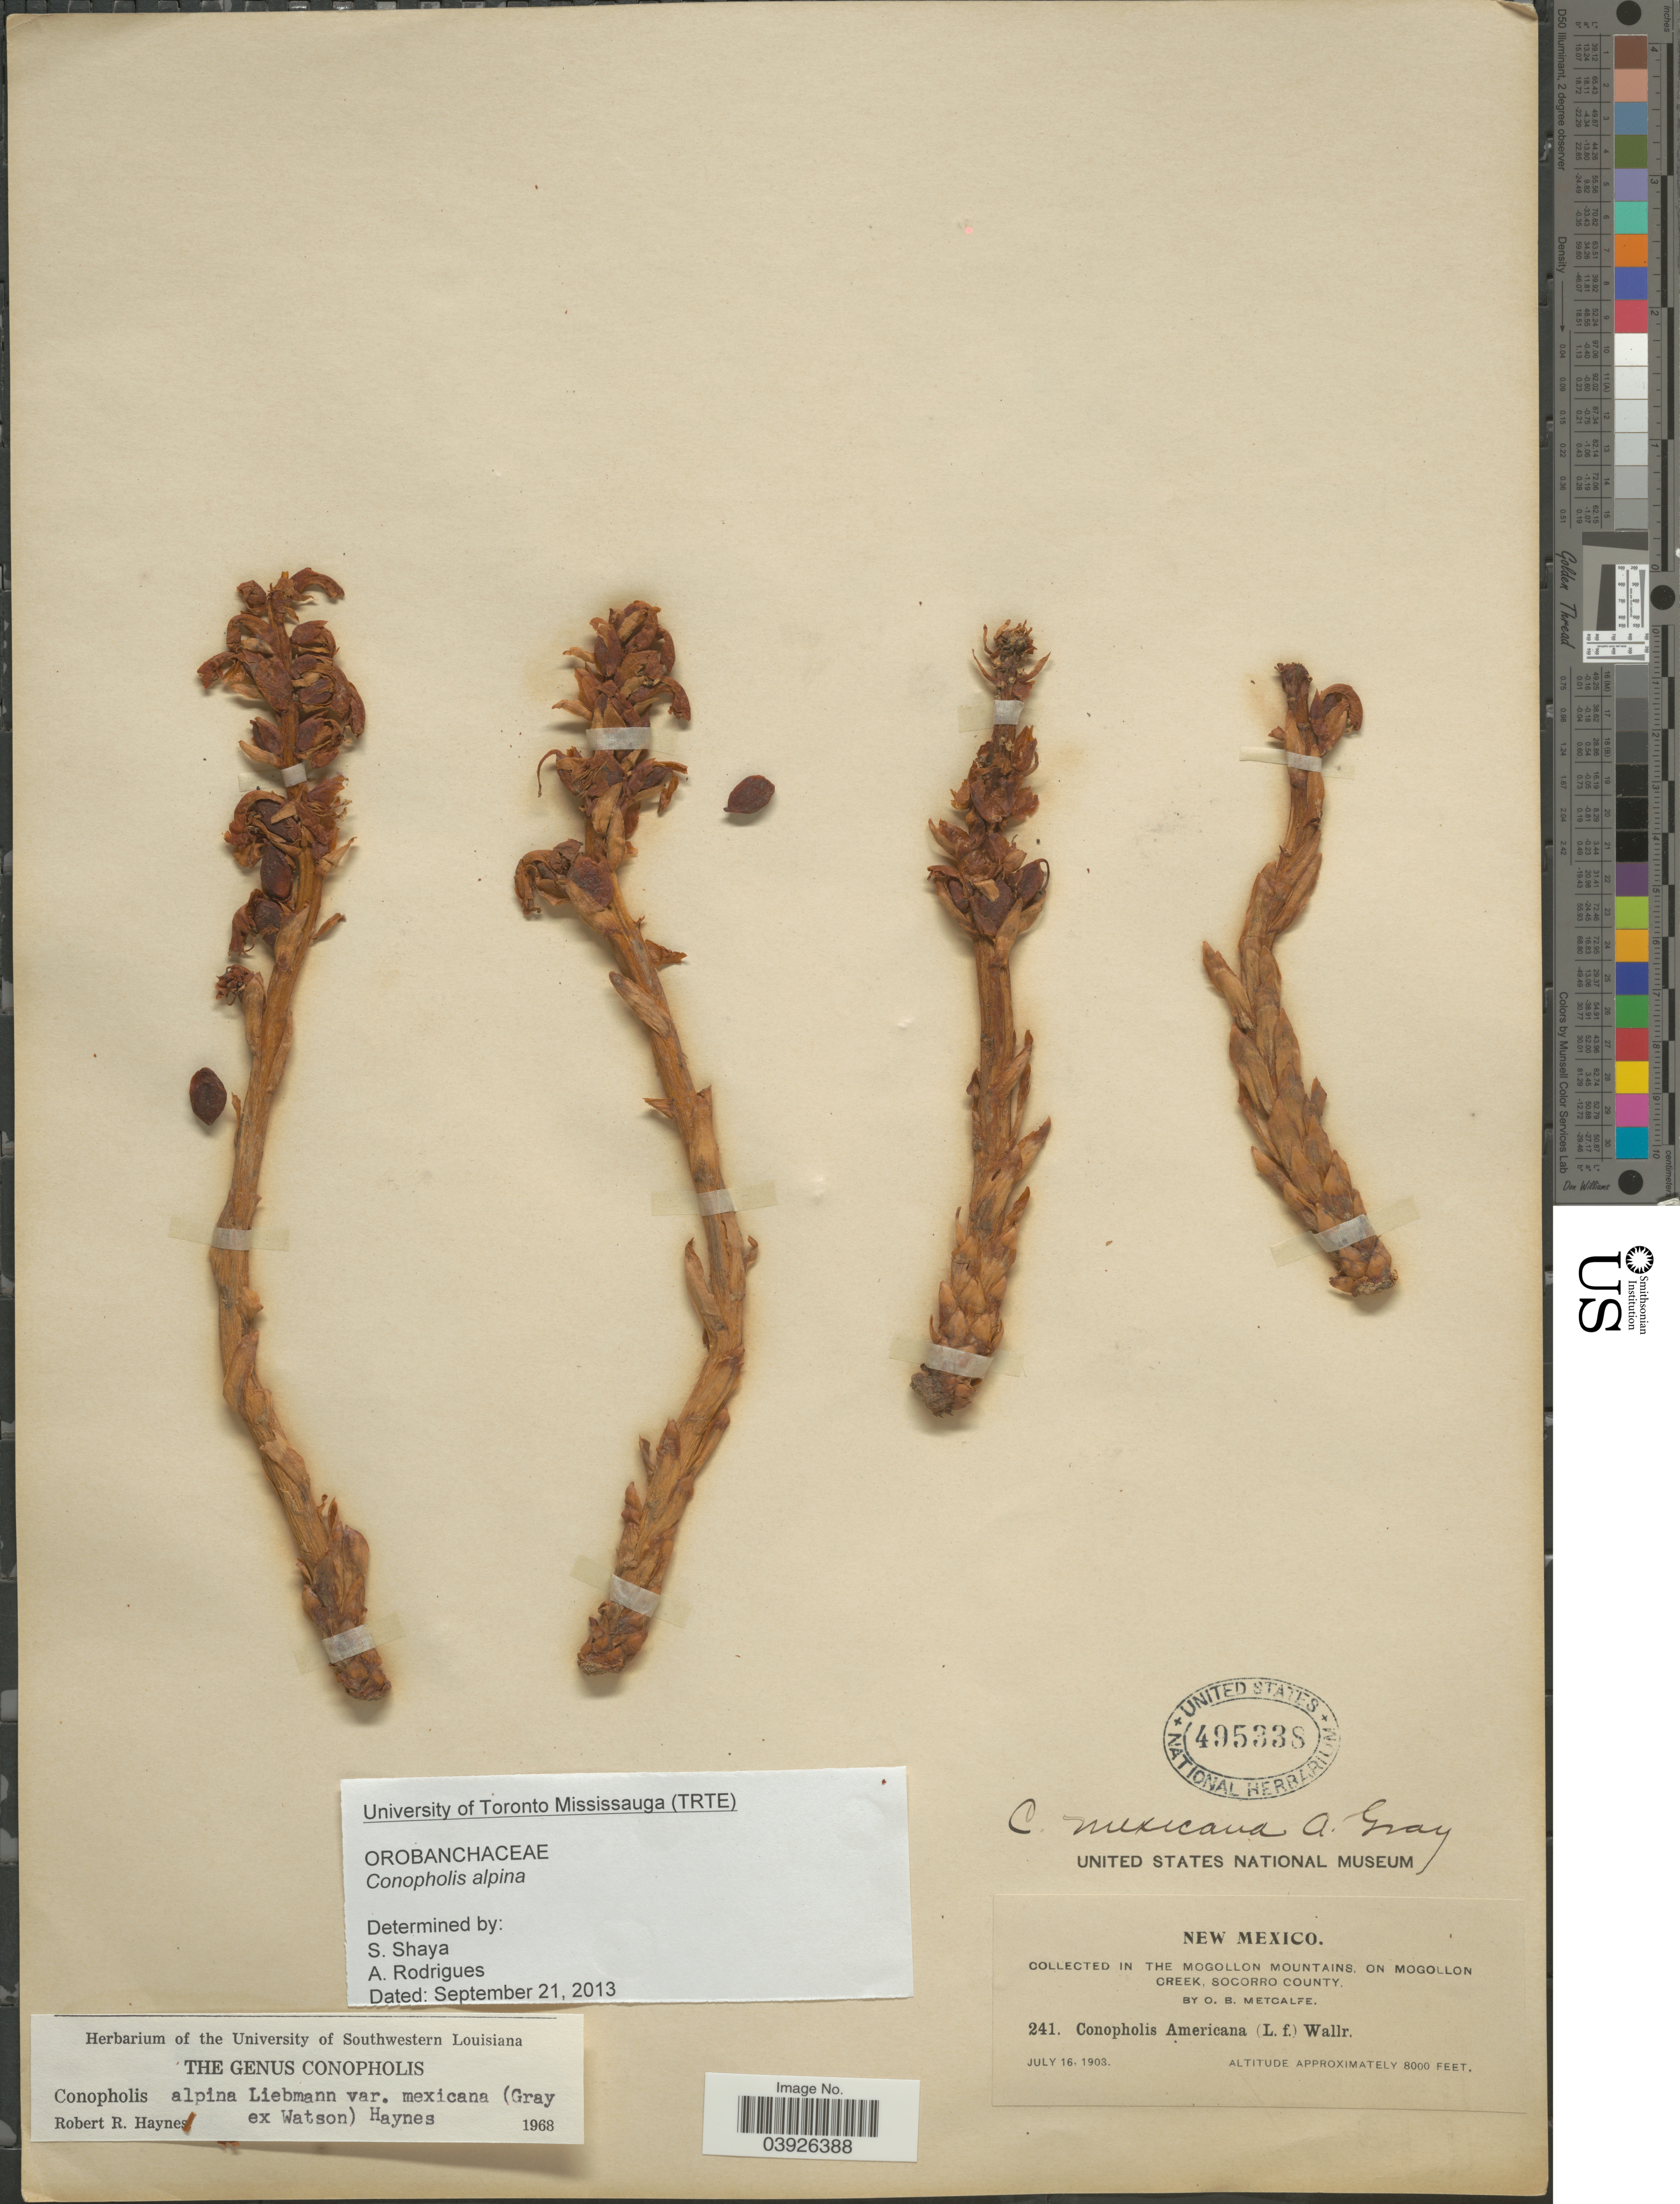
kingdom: Plantae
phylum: Tracheophyta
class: Magnoliopsida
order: Lamiales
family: Orobanchaceae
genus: Conopholis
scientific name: Conopholis alpina var. mexicana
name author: (A. Gray ex S. Watson) R.R. Haynes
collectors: O. B. Metcalfe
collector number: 241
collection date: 1903-07-16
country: United States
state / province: New Mexico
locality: In the Mogollon Mountains, on Mogollon Creek, Socorro County.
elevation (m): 2438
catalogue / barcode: US 495338